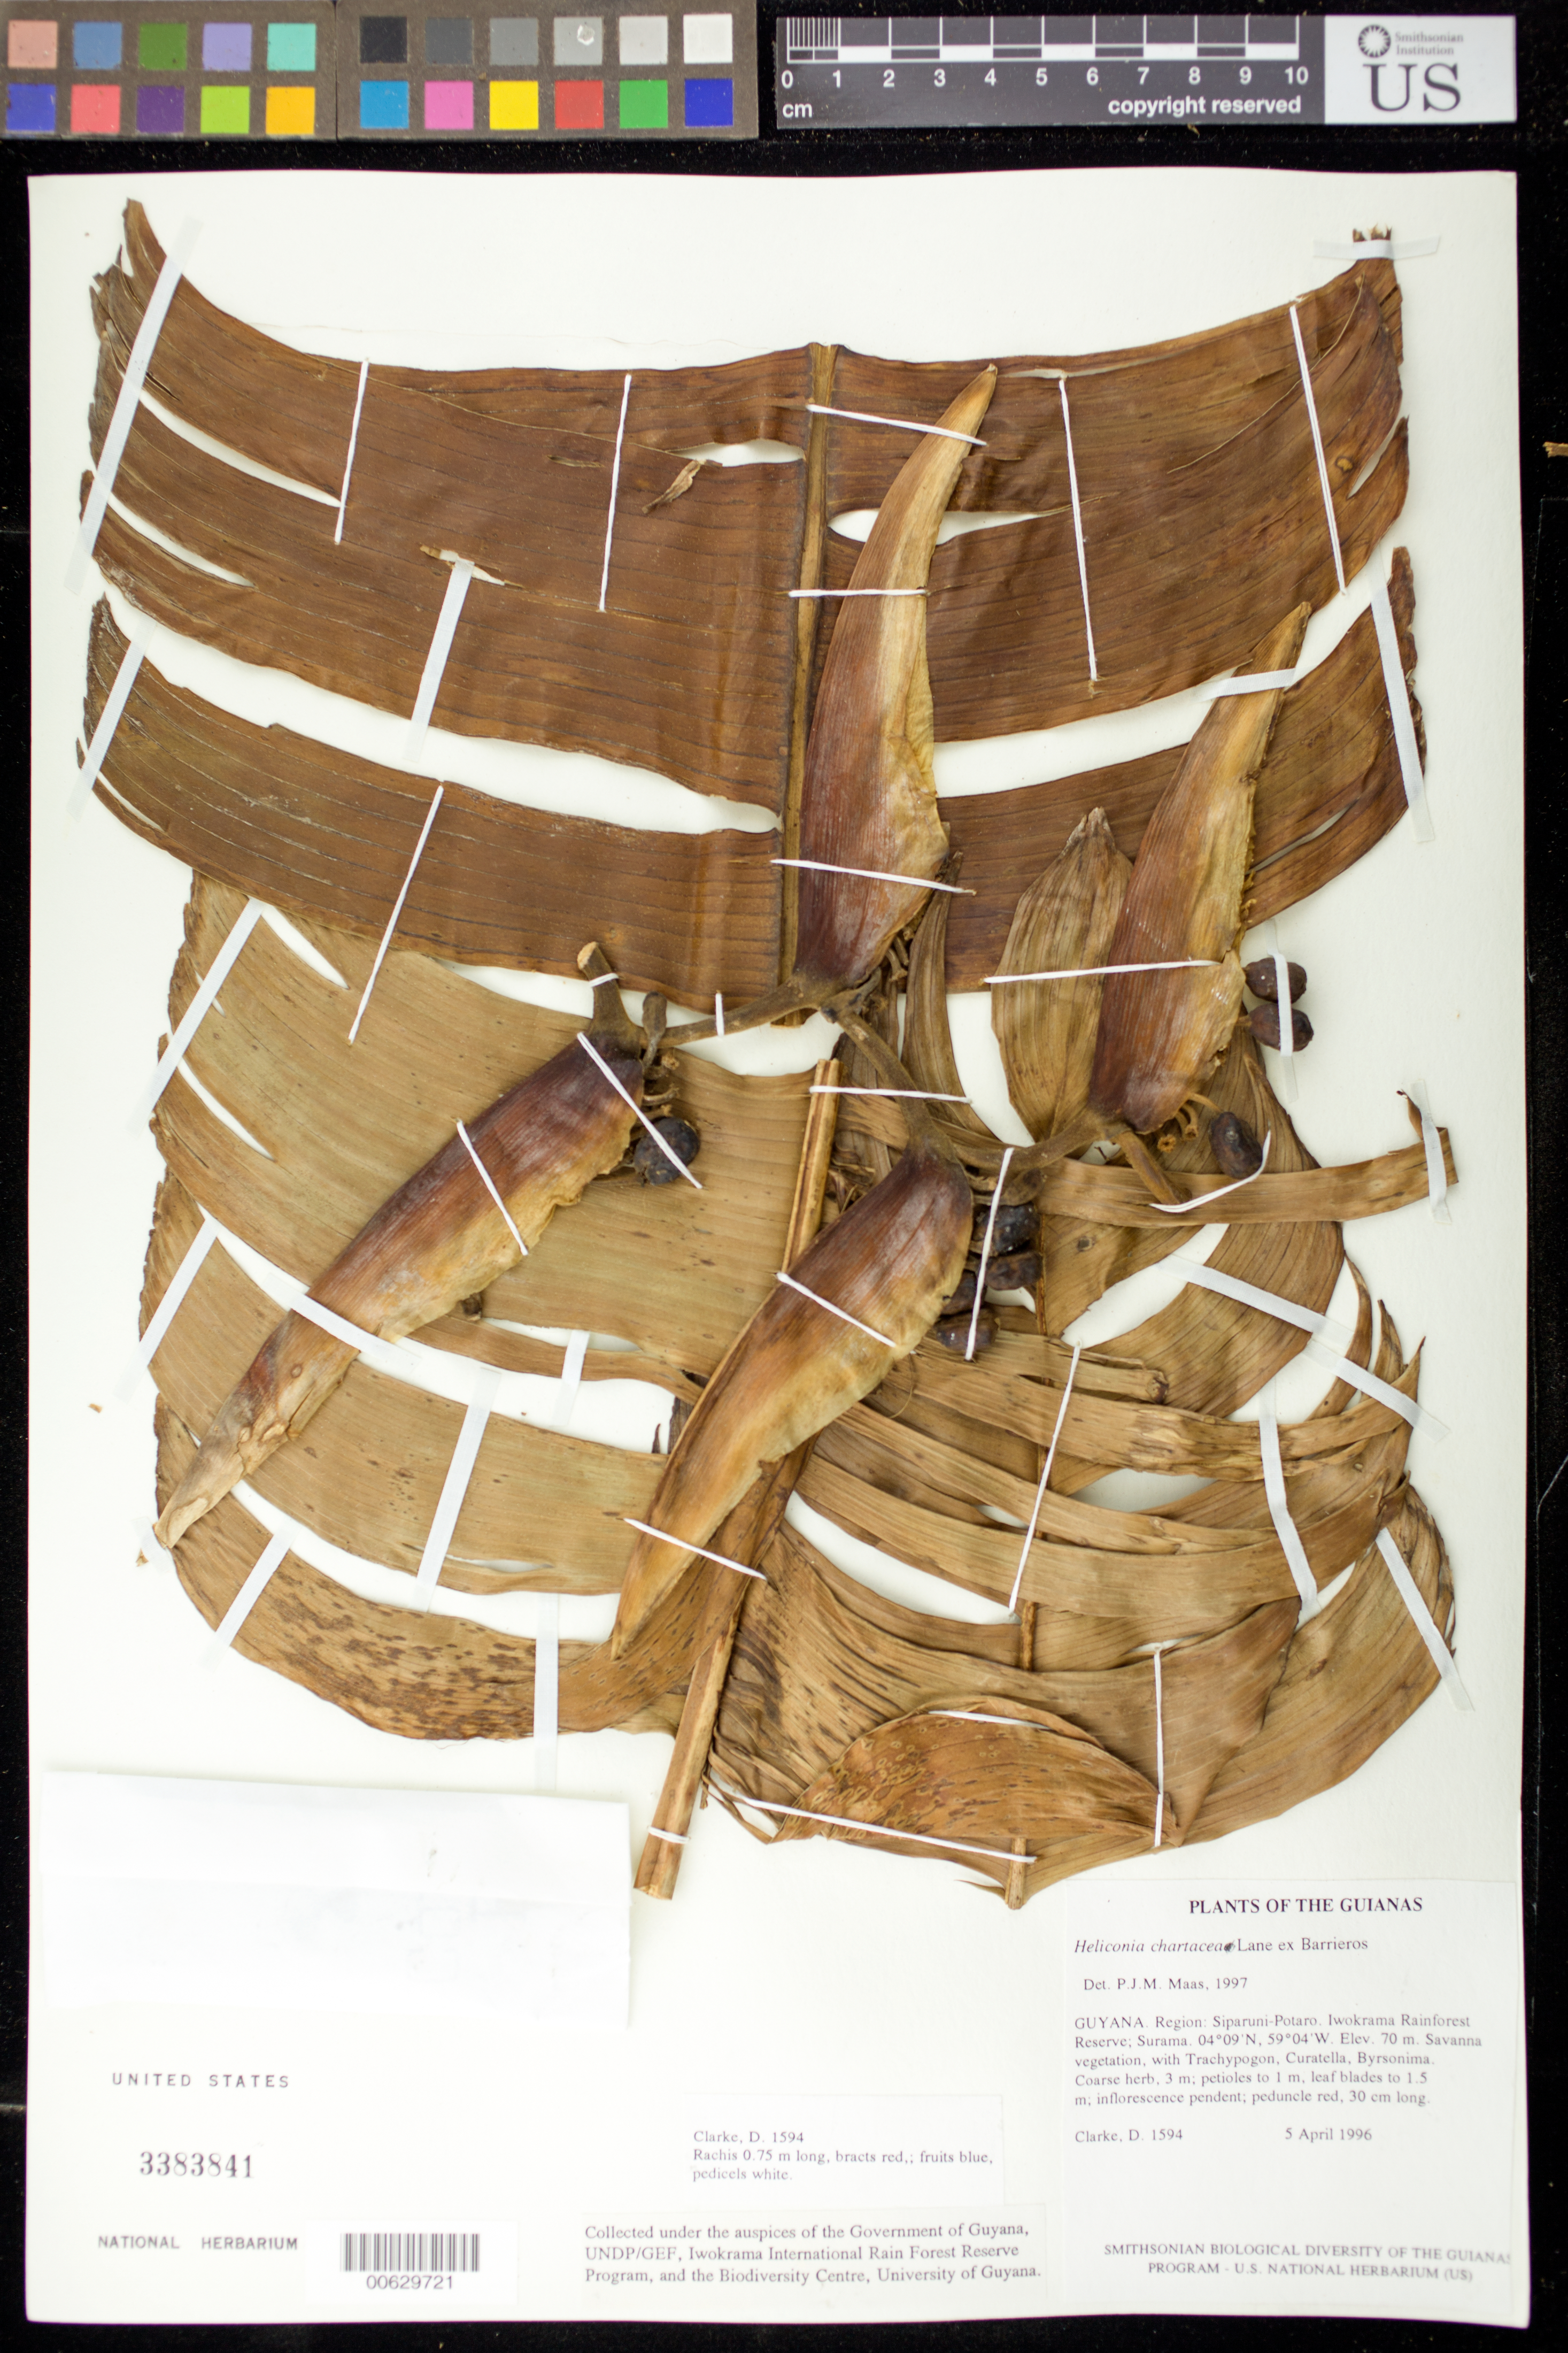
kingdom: Plantae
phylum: Tracheophyta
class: Liliopsida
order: Zingiberales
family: Heliconiaceae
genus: Heliconia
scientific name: Heliconia chartacea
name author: Lane ex Barreiros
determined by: Maas, Paul J. M.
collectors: H. D. Clarke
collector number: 1594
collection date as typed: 5 April 1996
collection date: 1996-04-05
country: Guyana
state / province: Potaro-Siparuni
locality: Iwokrama Rainforest Reserve; Surama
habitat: Savanna vegetation, with Trachypogon, Curatella, Byrsonima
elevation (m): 70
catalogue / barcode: US 3383841